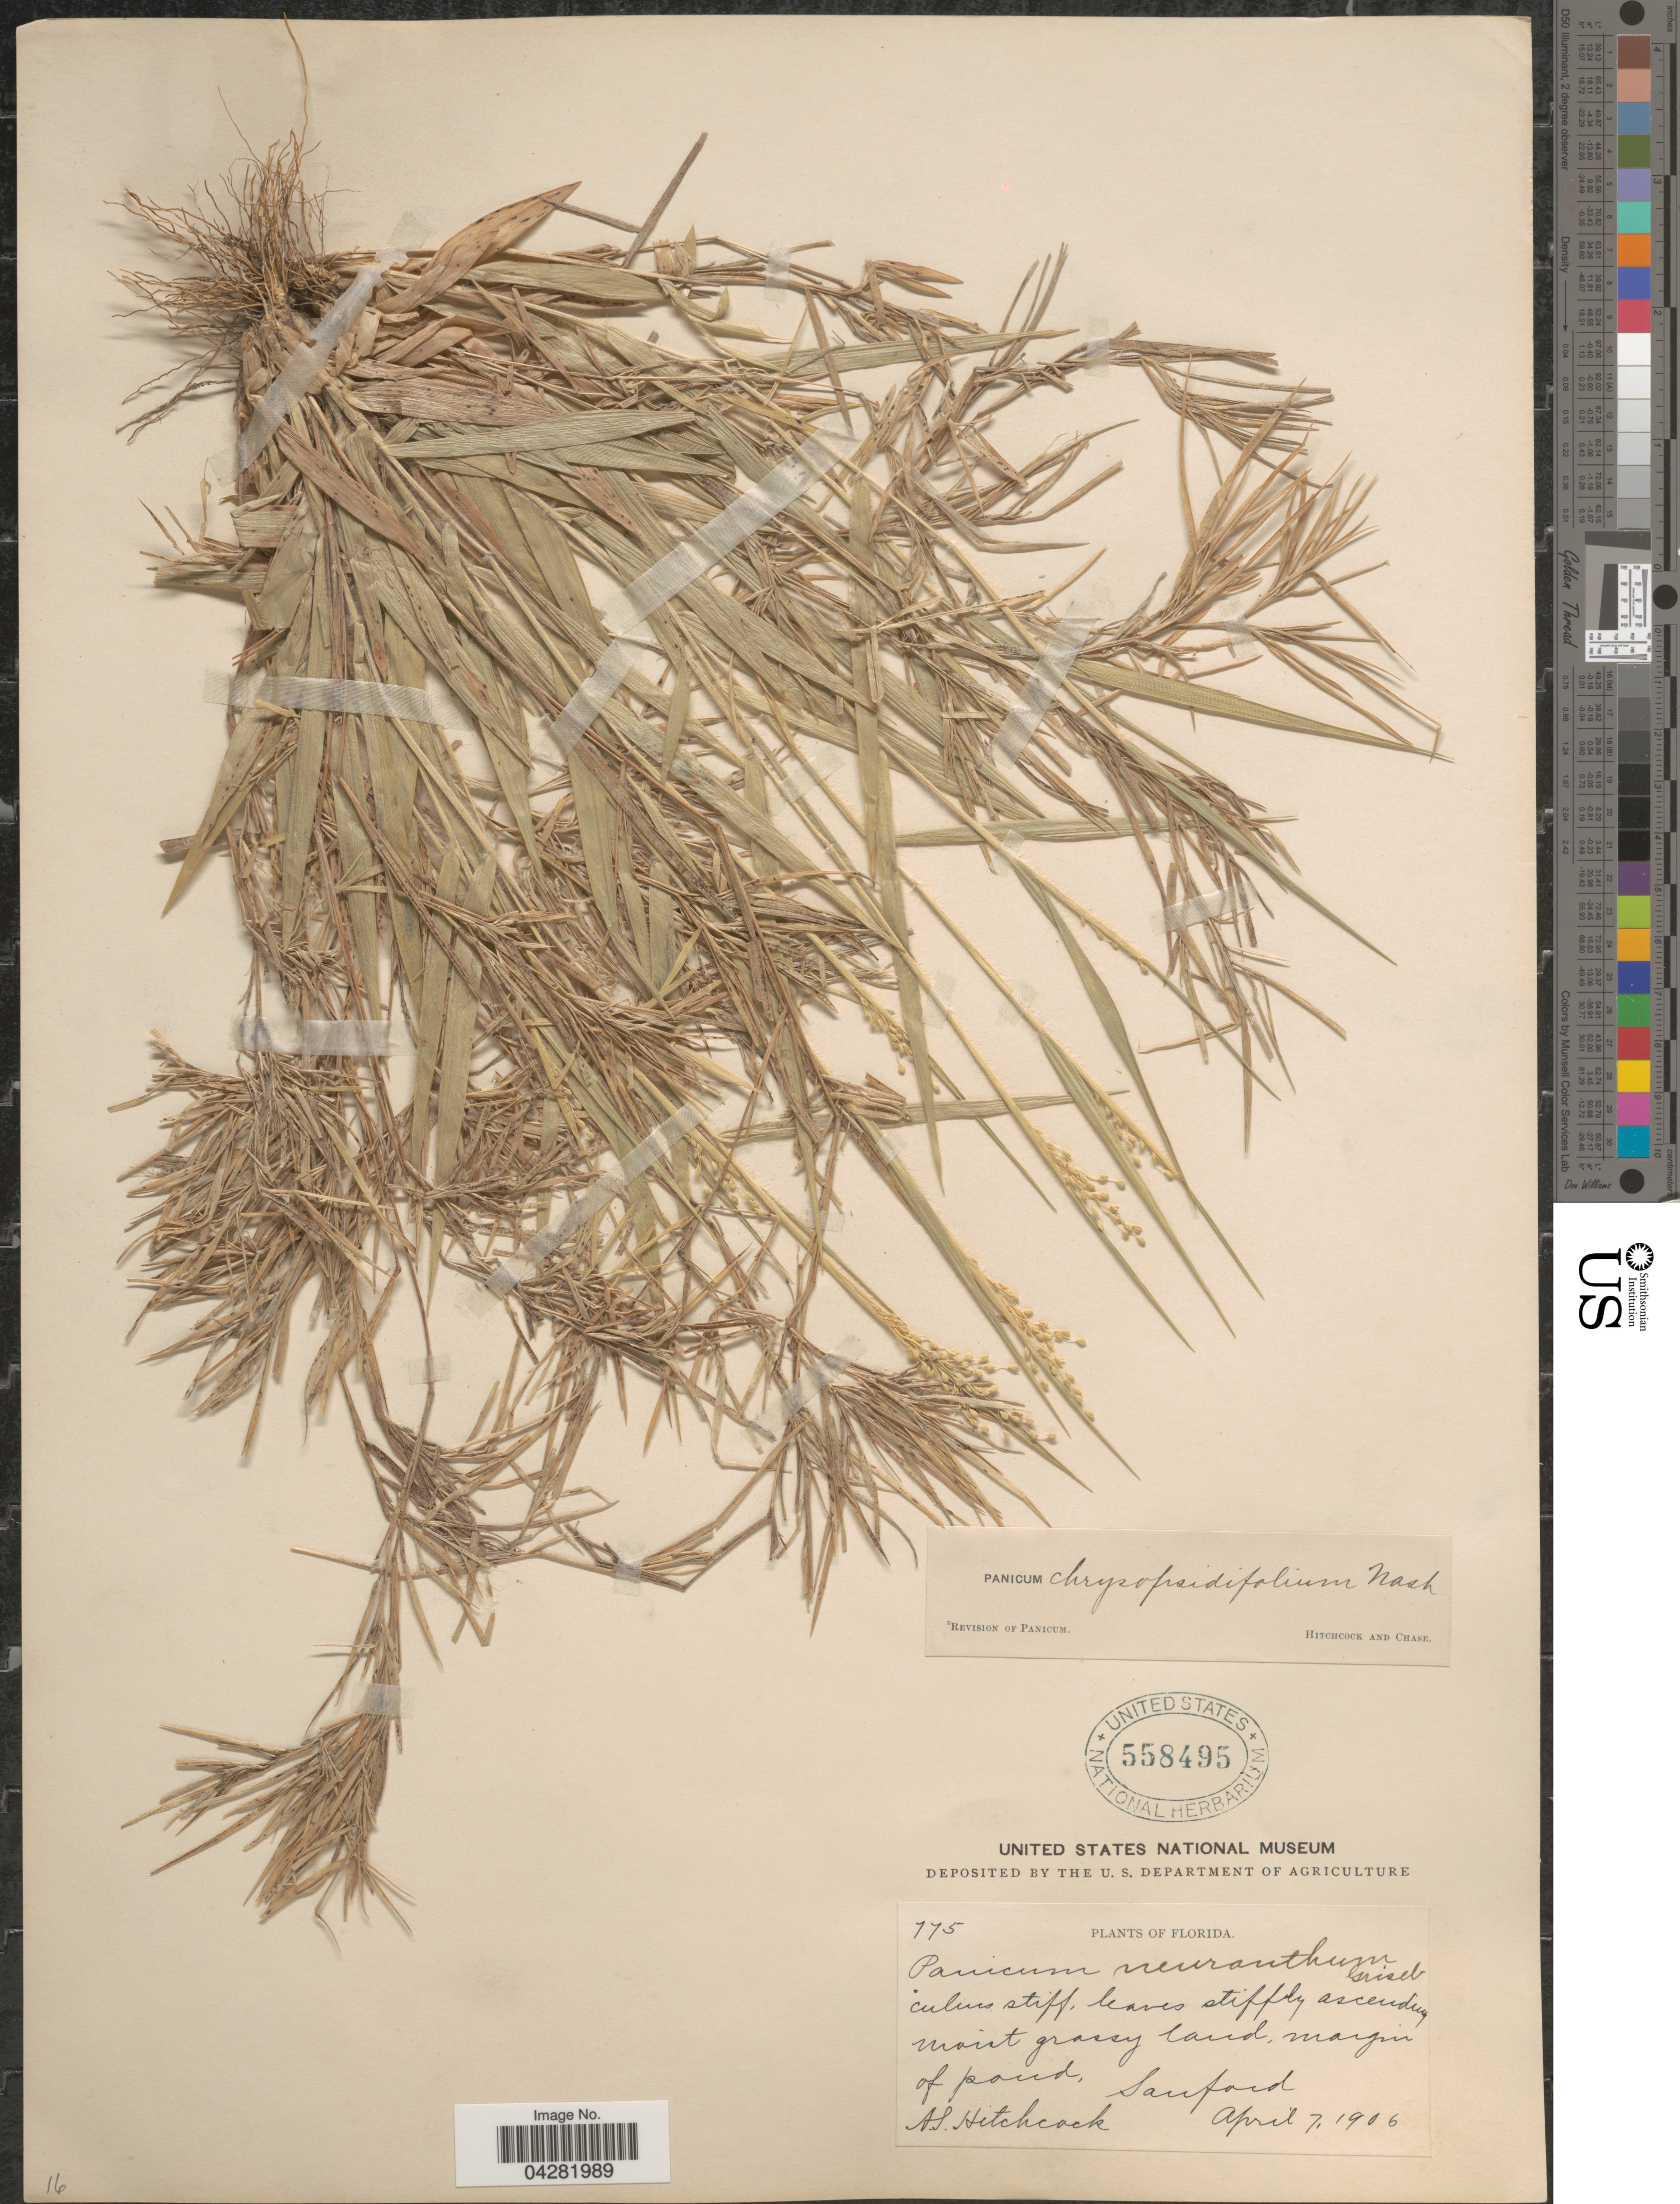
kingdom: Plantae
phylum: Tracheophyta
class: Liliopsida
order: Poales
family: Poaceae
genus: Dichanthelium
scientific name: Dichanthelium filiramum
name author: (Ashe) LeBlond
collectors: A. S. Hitchcock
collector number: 775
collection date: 1906-04-07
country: United States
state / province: Florida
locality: Margin of pond. Sanford.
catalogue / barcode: US 558495